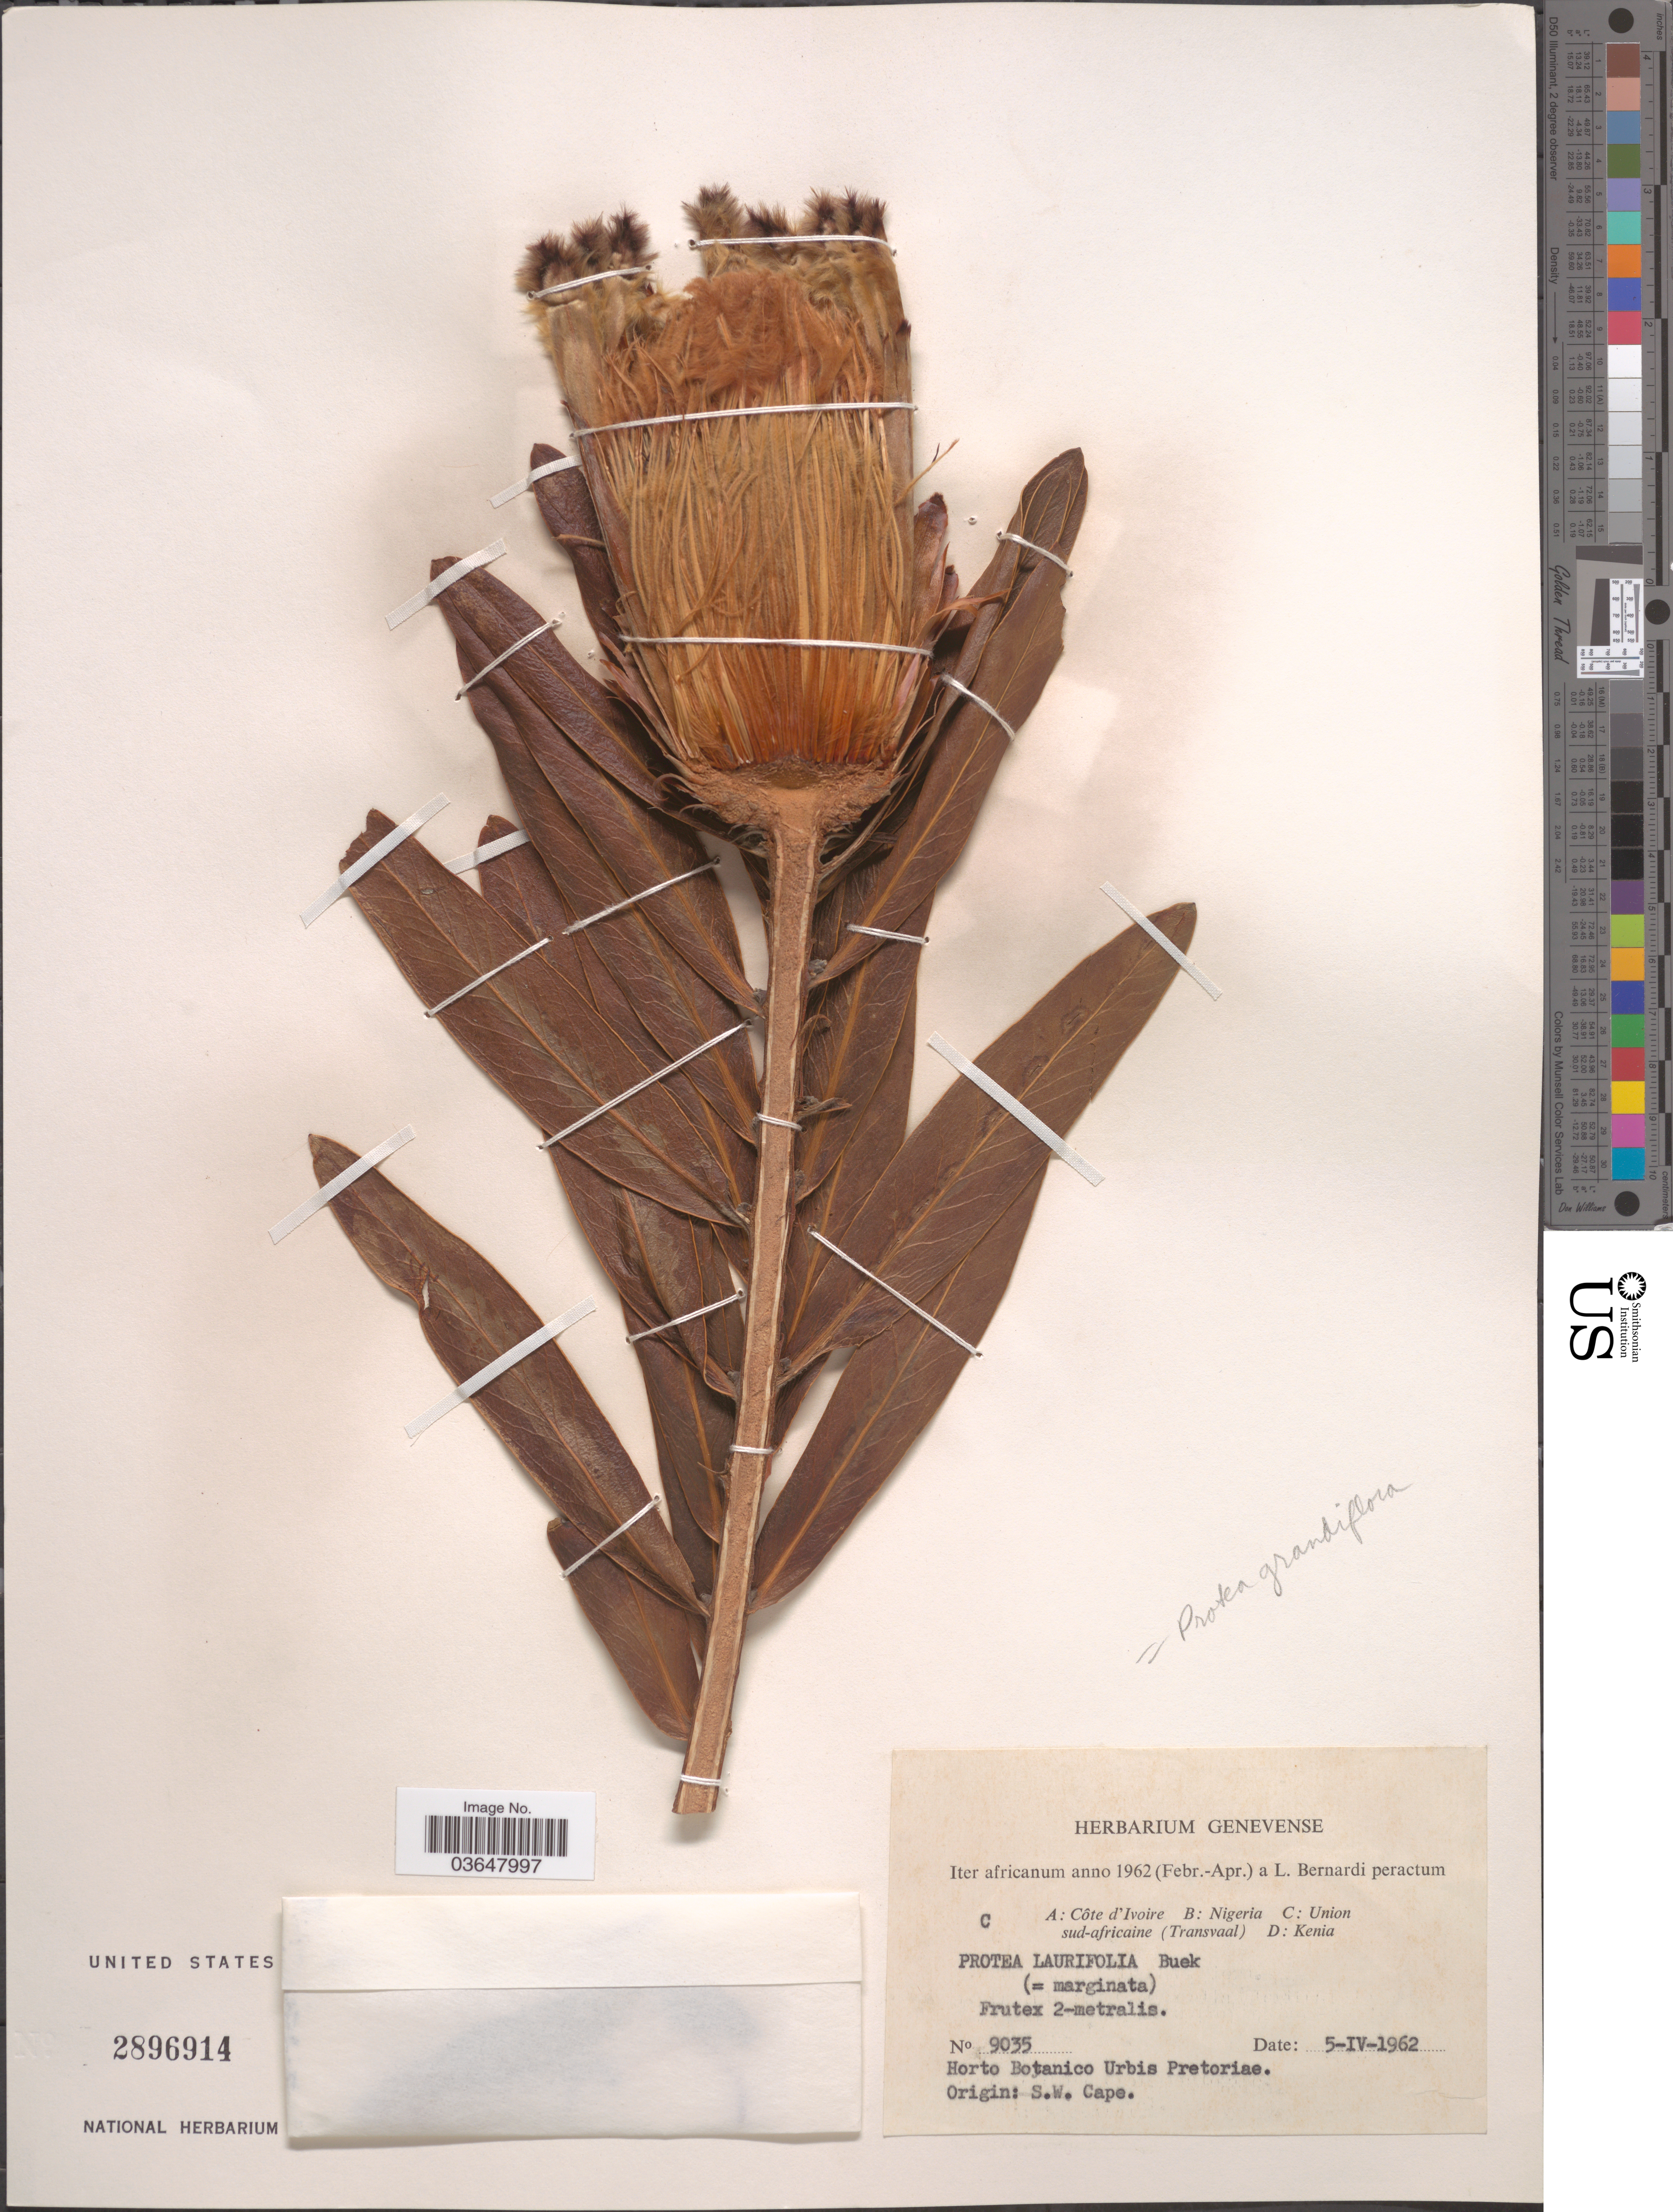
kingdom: Plantae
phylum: Tracheophyta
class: Magnoliopsida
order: Proteales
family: Proteaceae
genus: Protea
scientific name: Protea grandiflora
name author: Kuntze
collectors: L. Bernardi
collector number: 9035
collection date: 1962-04-05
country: South Africa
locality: Union sud-africaine (Transvaal). Horto Botanico Urbis Pretoriae.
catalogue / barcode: US 2896914